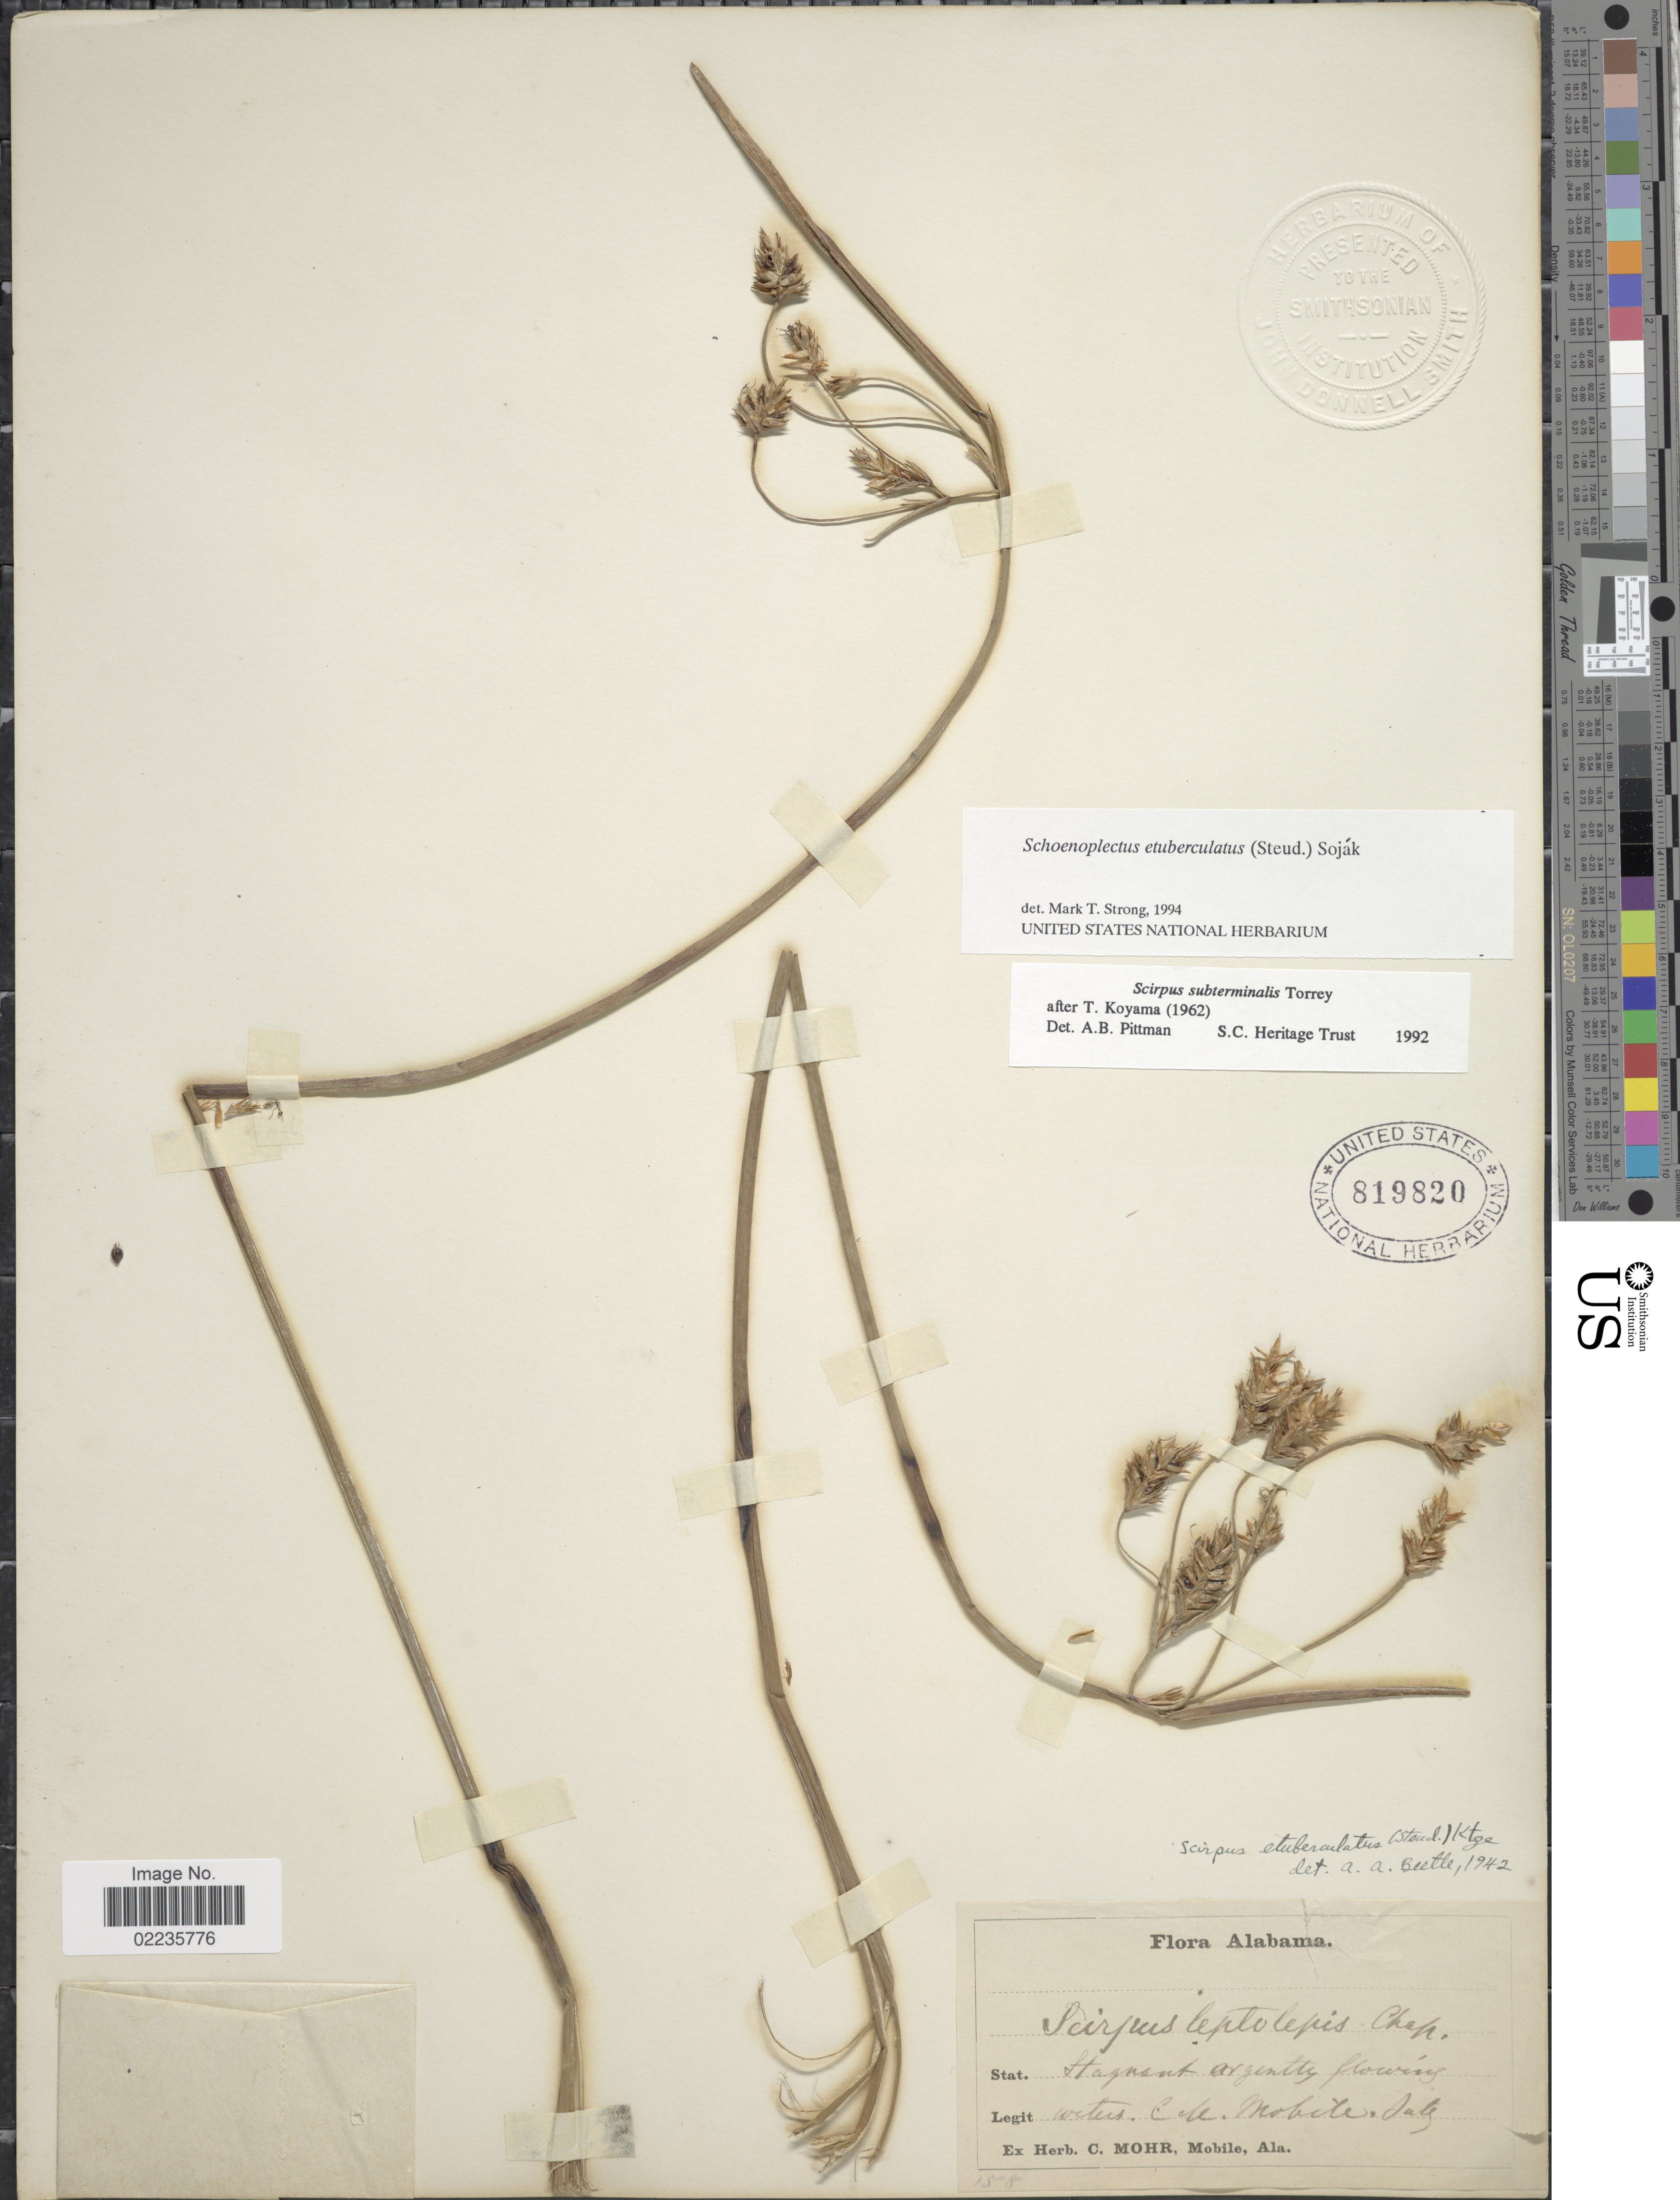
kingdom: Plantae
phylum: Tracheophyta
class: Liliopsida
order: Poales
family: Cyperaceae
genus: Schoenoplectus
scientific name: Schoenoplectus etuberculatus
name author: (Steud.) Soják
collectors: C. T. Mohr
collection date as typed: July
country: United States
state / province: Alabama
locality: Stagnant urgently flowing waters Mobile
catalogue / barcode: US 819820